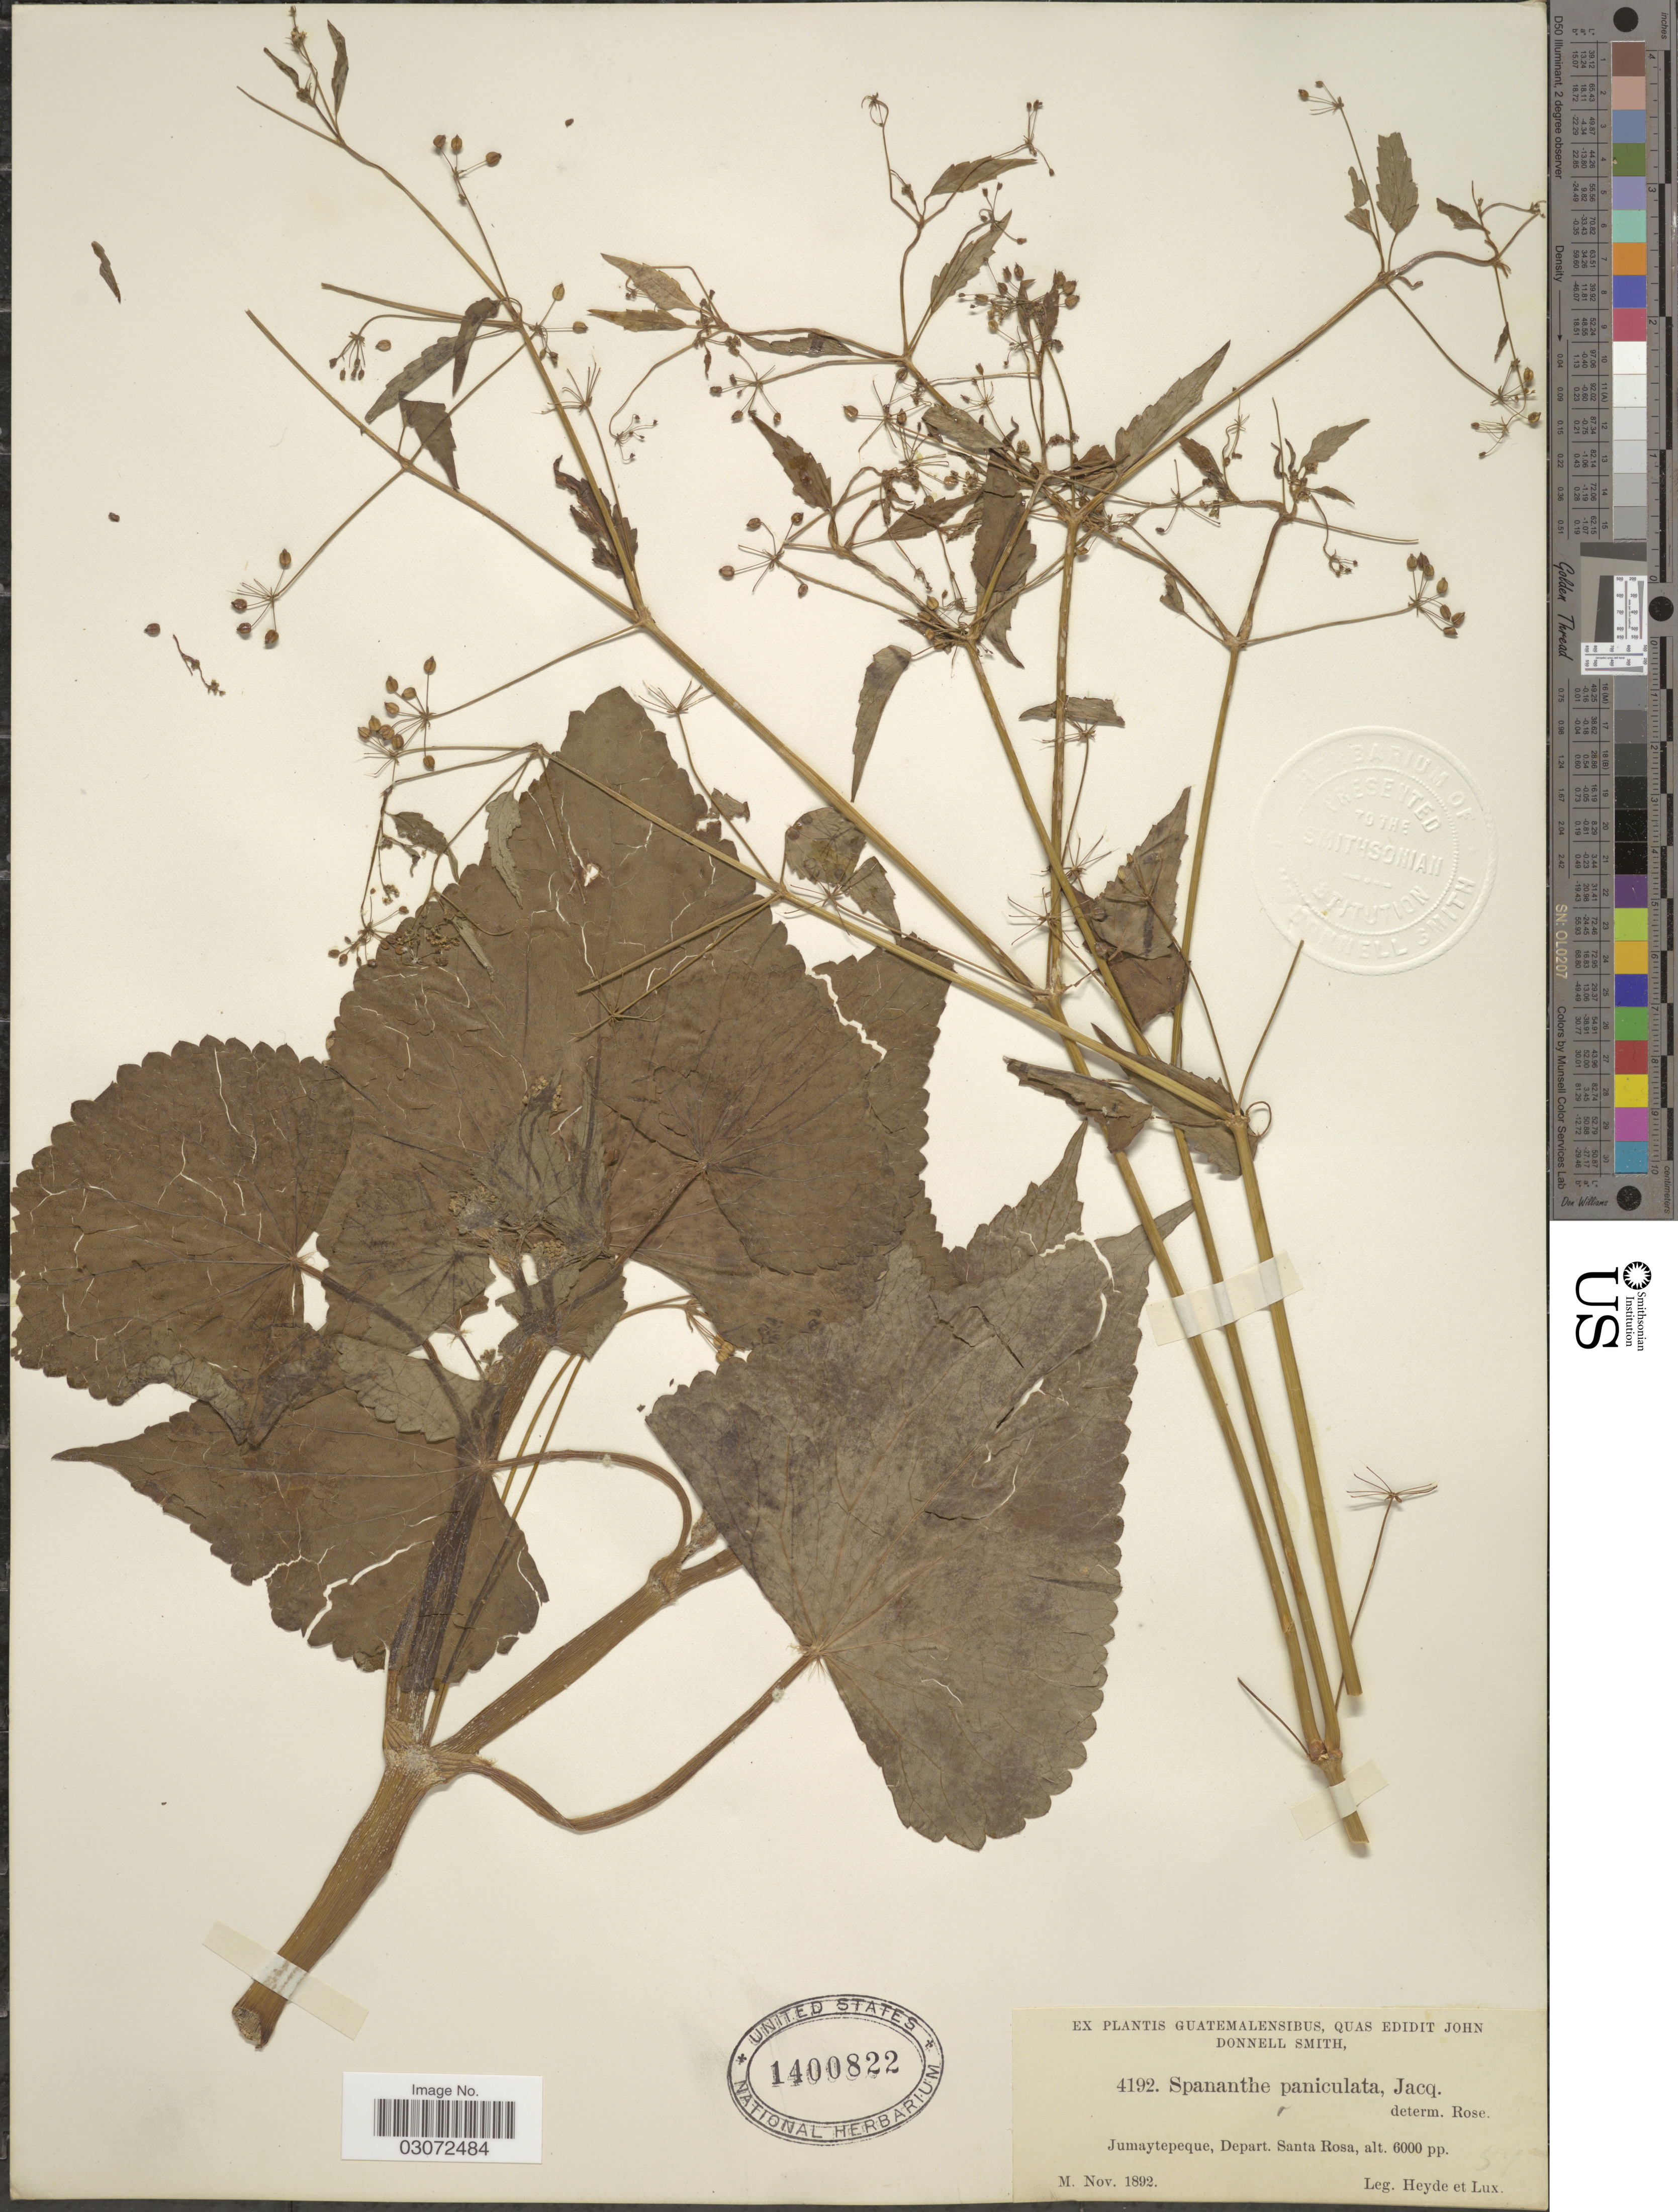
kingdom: Plantae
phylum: Tracheophyta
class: Magnoliopsida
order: Apiales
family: Apiaceae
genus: Spananthe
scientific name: Spananthe paniculata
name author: Jacq.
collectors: Heyde & Lux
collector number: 4192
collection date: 1892-11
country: Guatemala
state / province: Santa Rosa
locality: Jumaytepeque, Depart. Santa Rosa.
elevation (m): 1829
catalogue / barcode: US 1400822